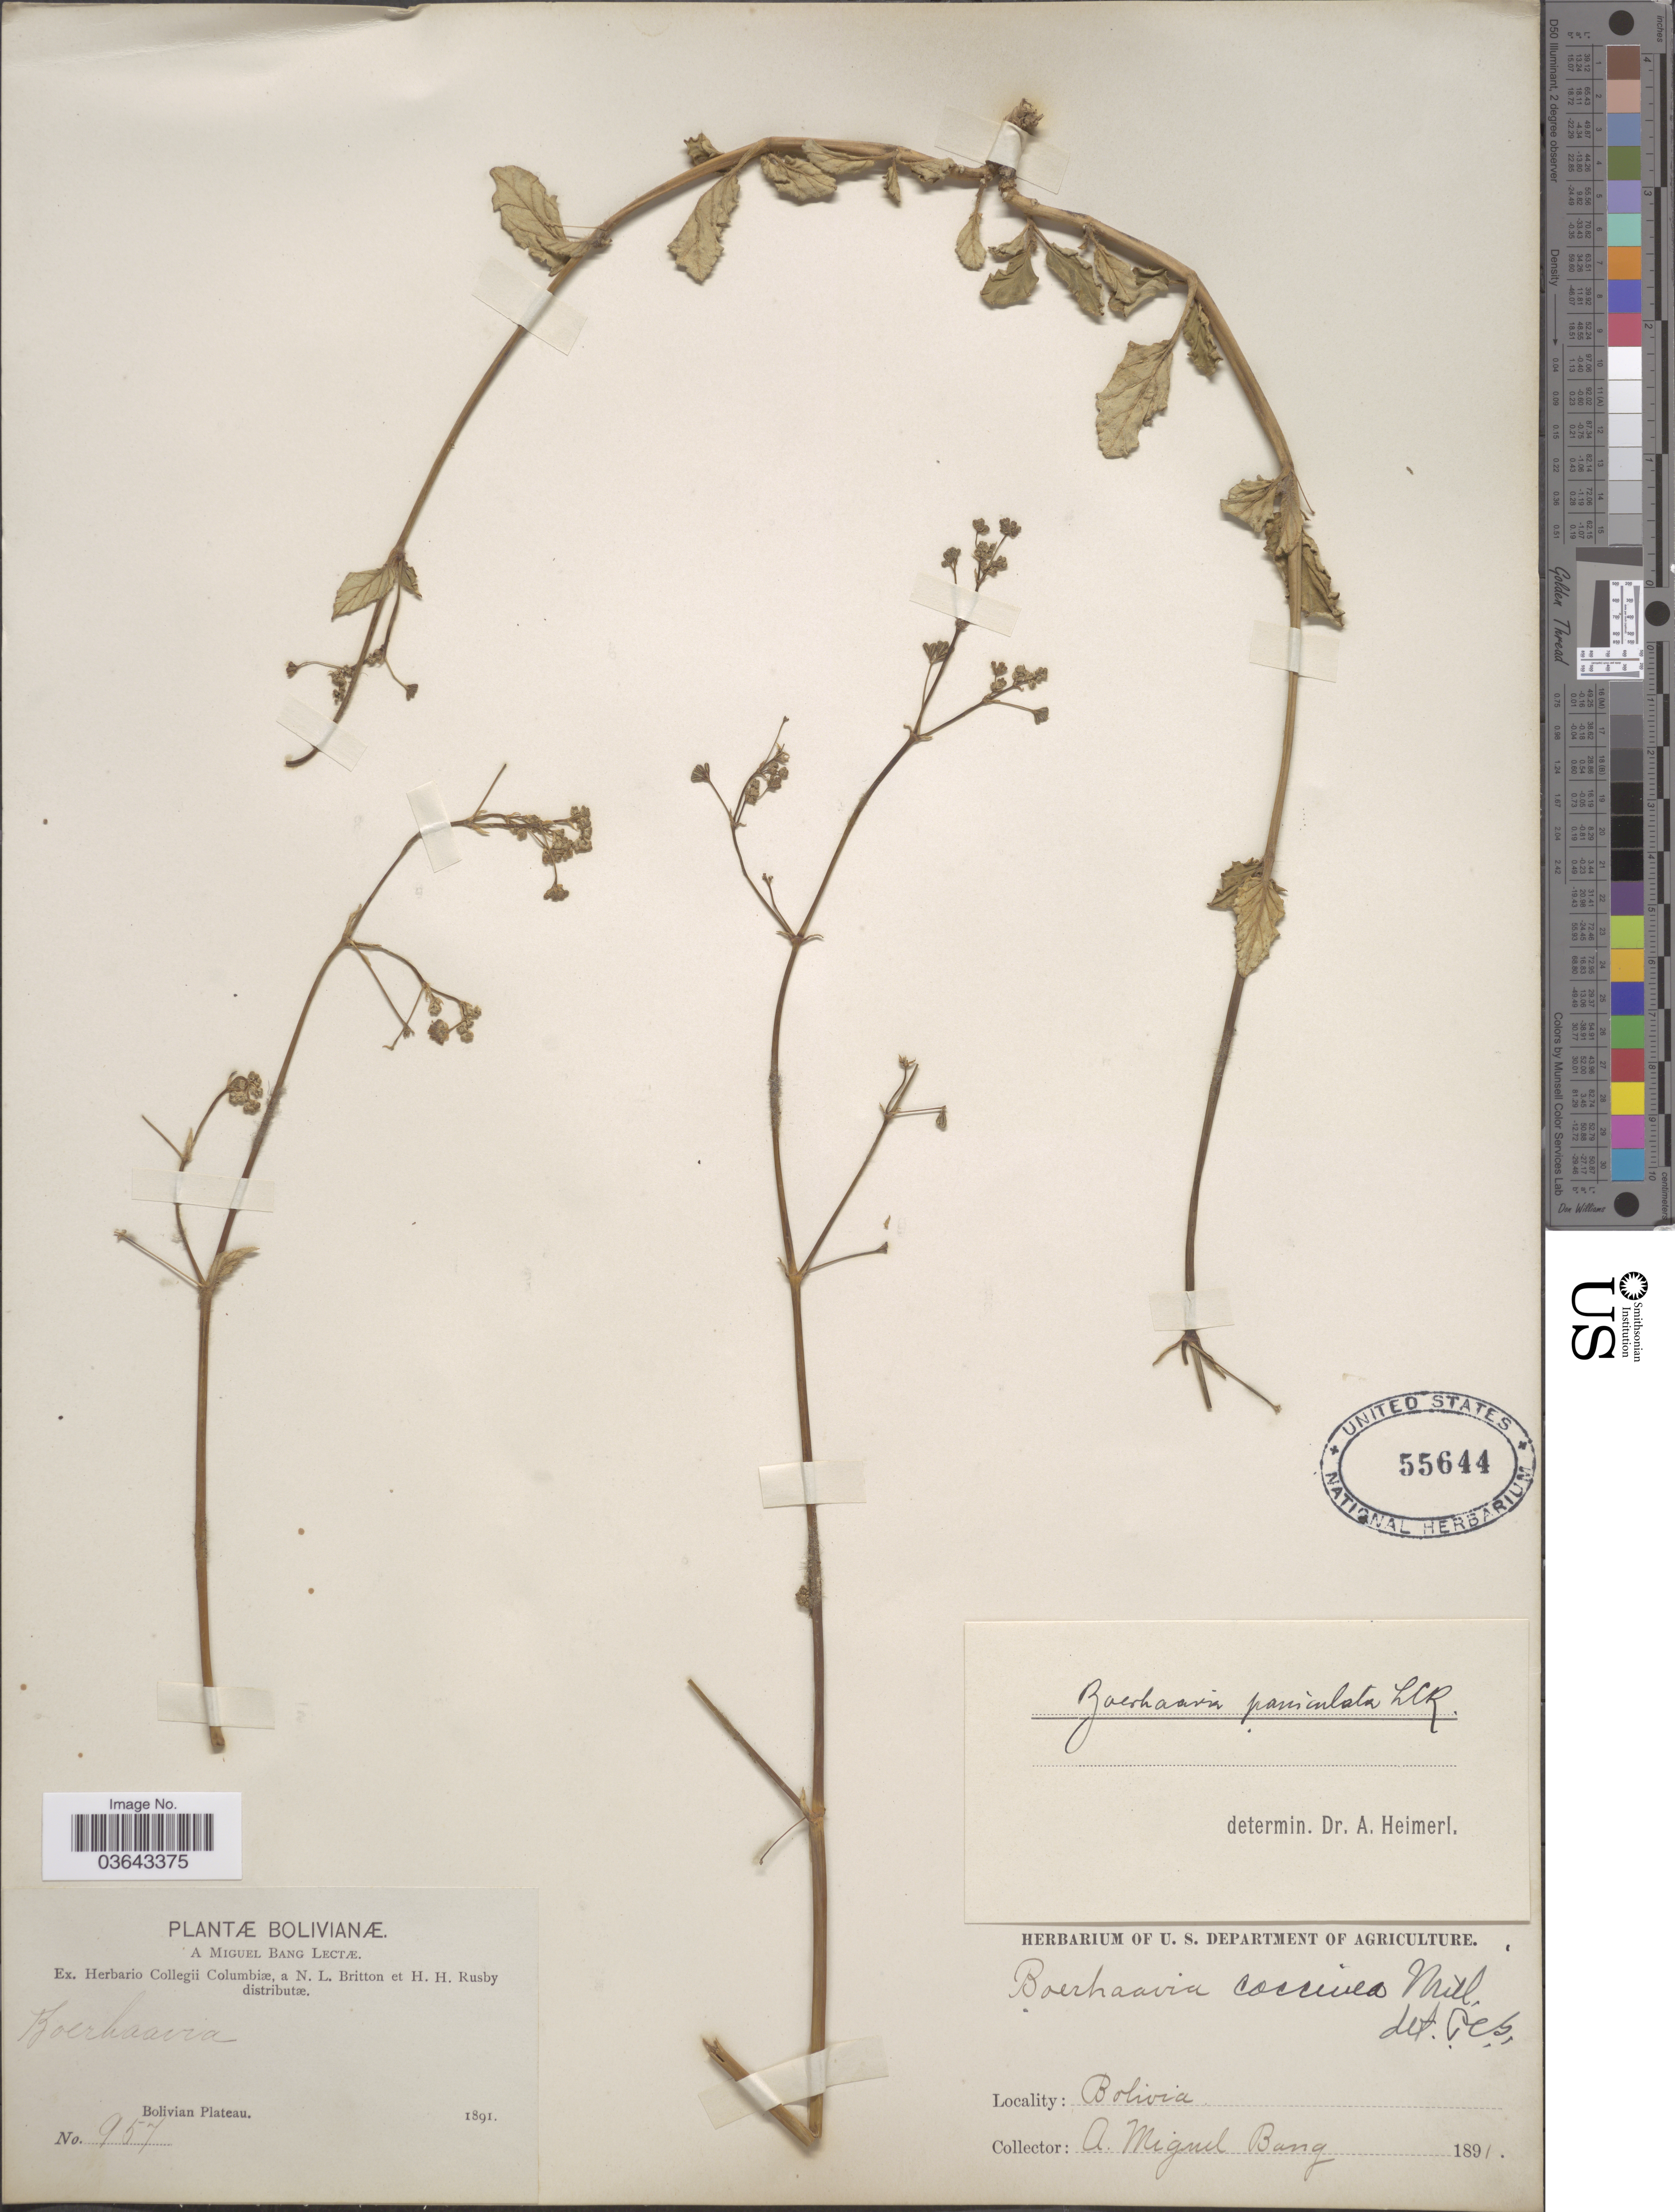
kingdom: Plantae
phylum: Tracheophyta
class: Magnoliopsida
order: Caryophyllales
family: Nyctaginaceae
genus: Boerhavia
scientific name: Boerhavia diffusa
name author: L.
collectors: M. Bang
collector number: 957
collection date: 1891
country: Bolivia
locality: Bolivian Plateau.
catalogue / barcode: US 55644